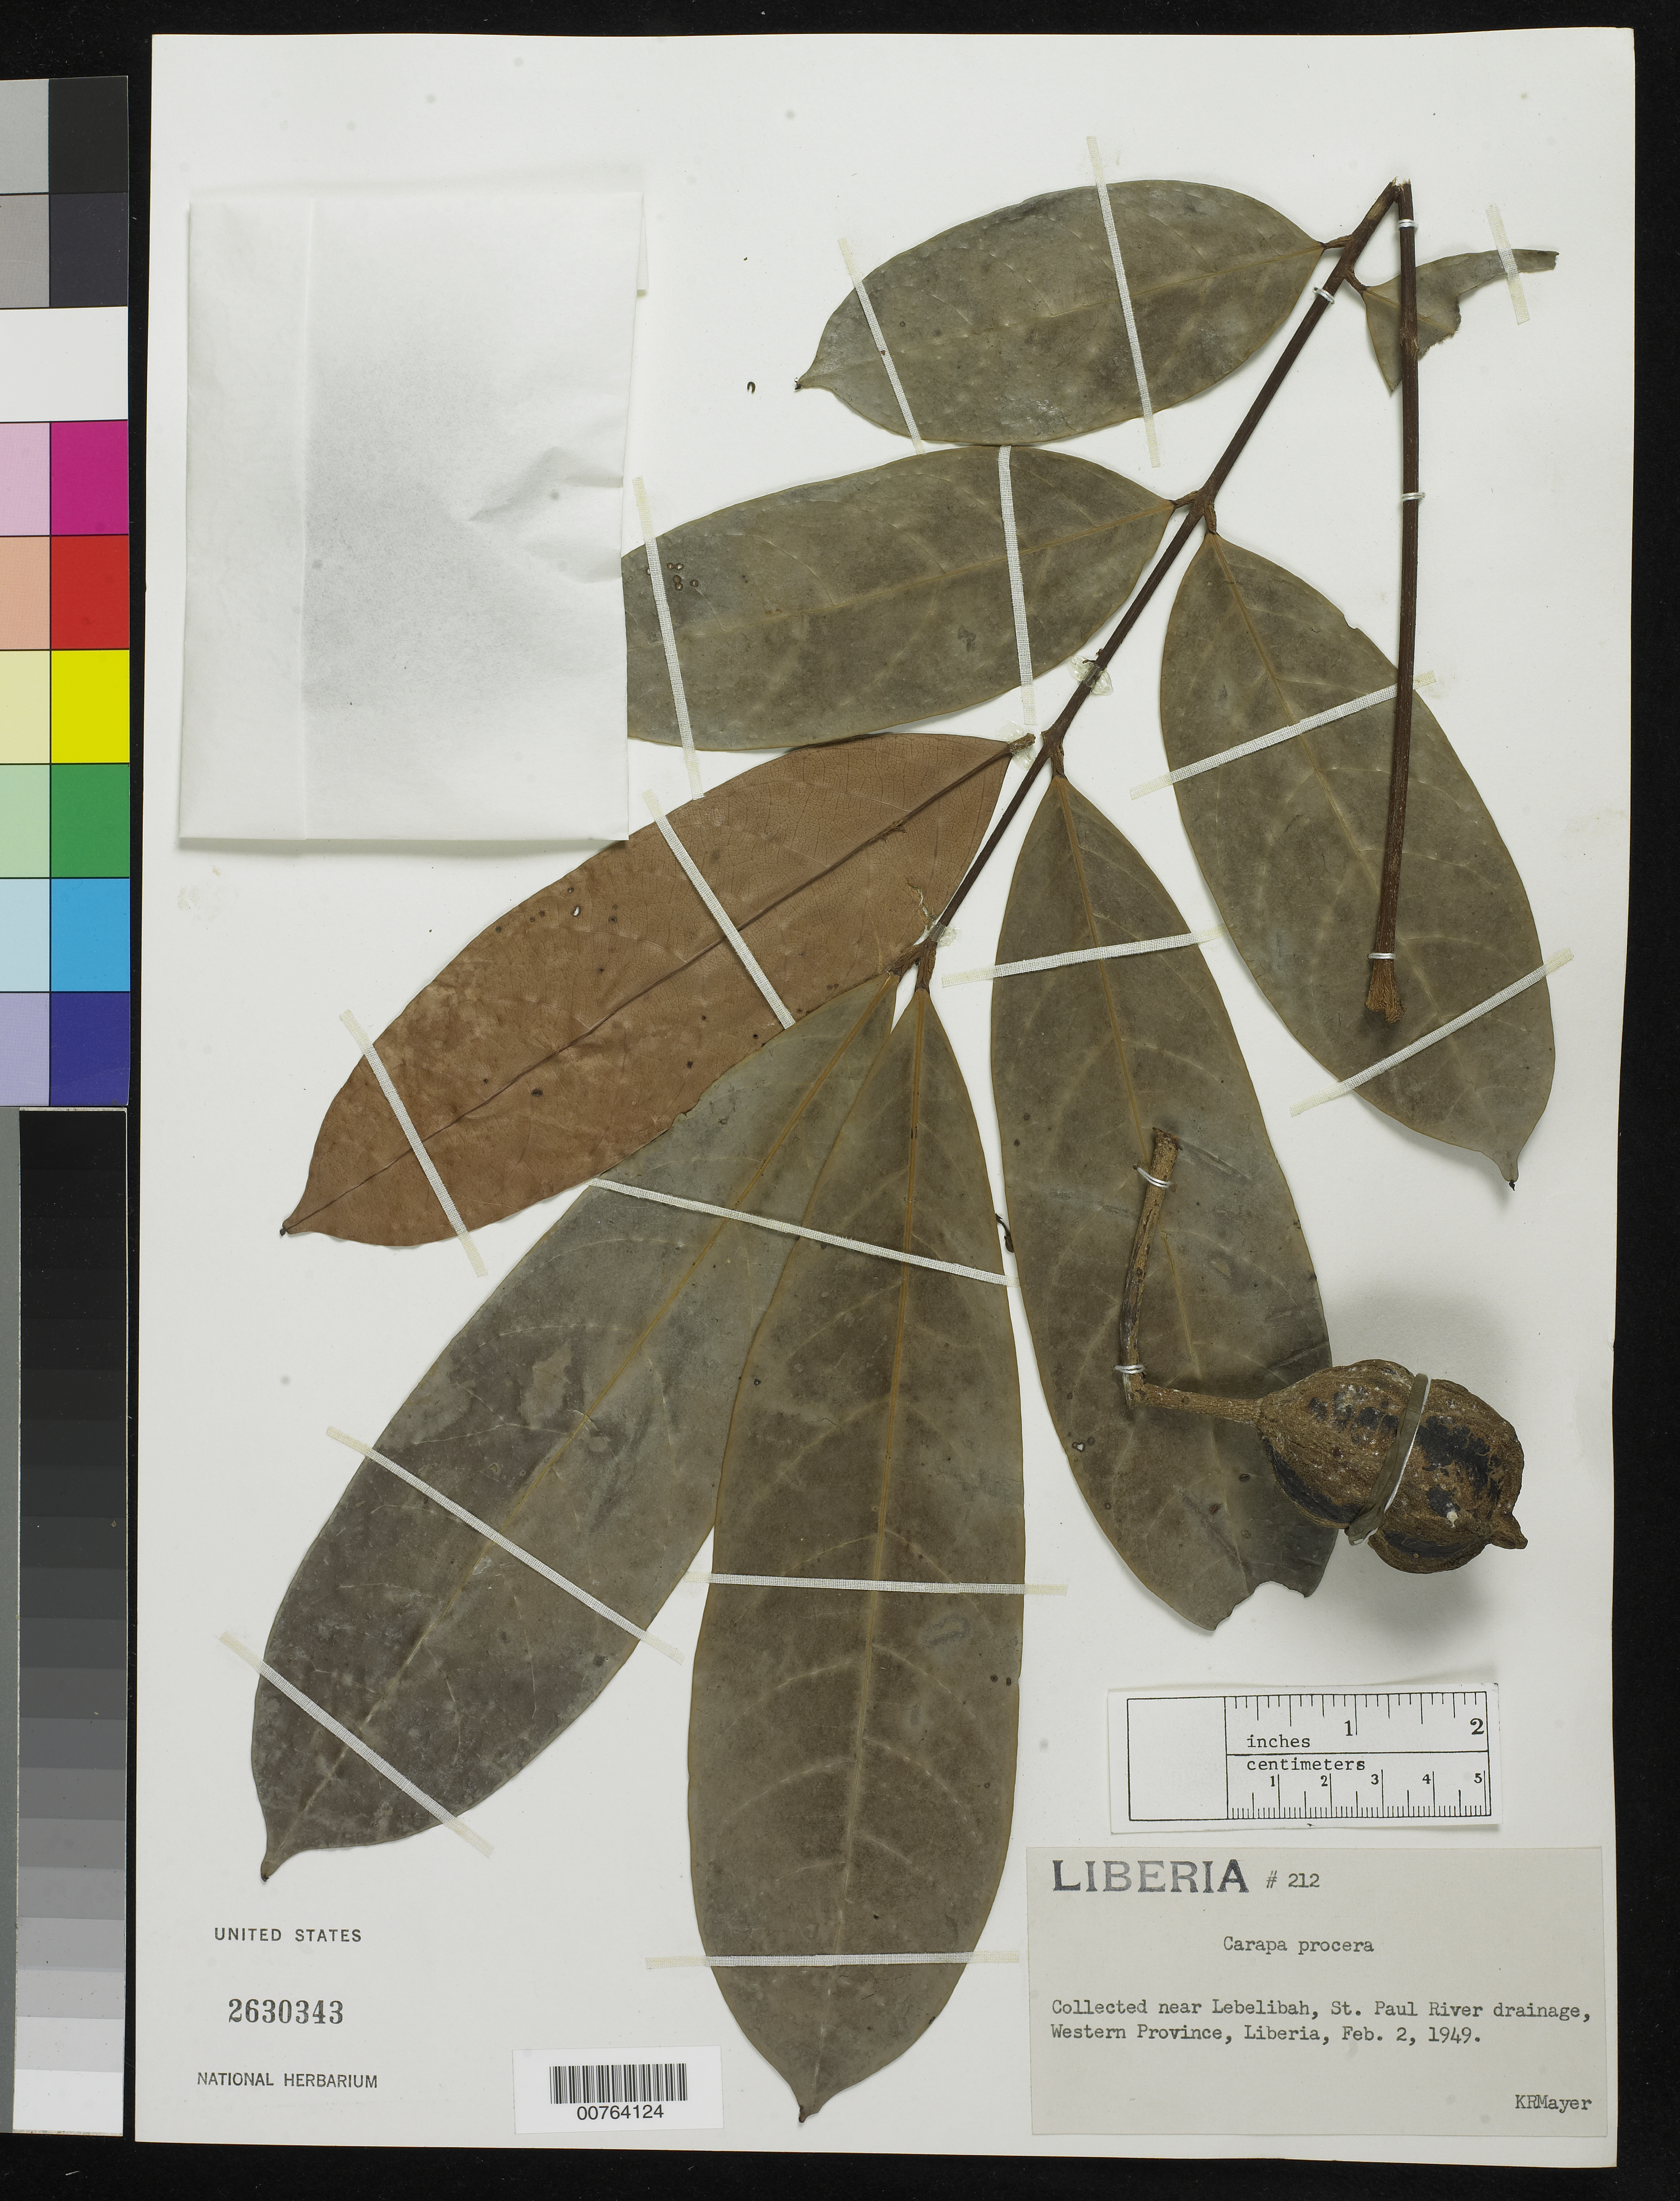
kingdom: Plantae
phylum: Tracheophyta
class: Magnoliopsida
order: Sapindales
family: Meliaceae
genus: Carapa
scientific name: Carapa procera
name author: DC.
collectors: K. R. Mayer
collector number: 212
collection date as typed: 2 Feb 1949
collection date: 1949-02-02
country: Liberia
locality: Western Province: St. Paul River drainage, Lebelibah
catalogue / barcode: US 2630343